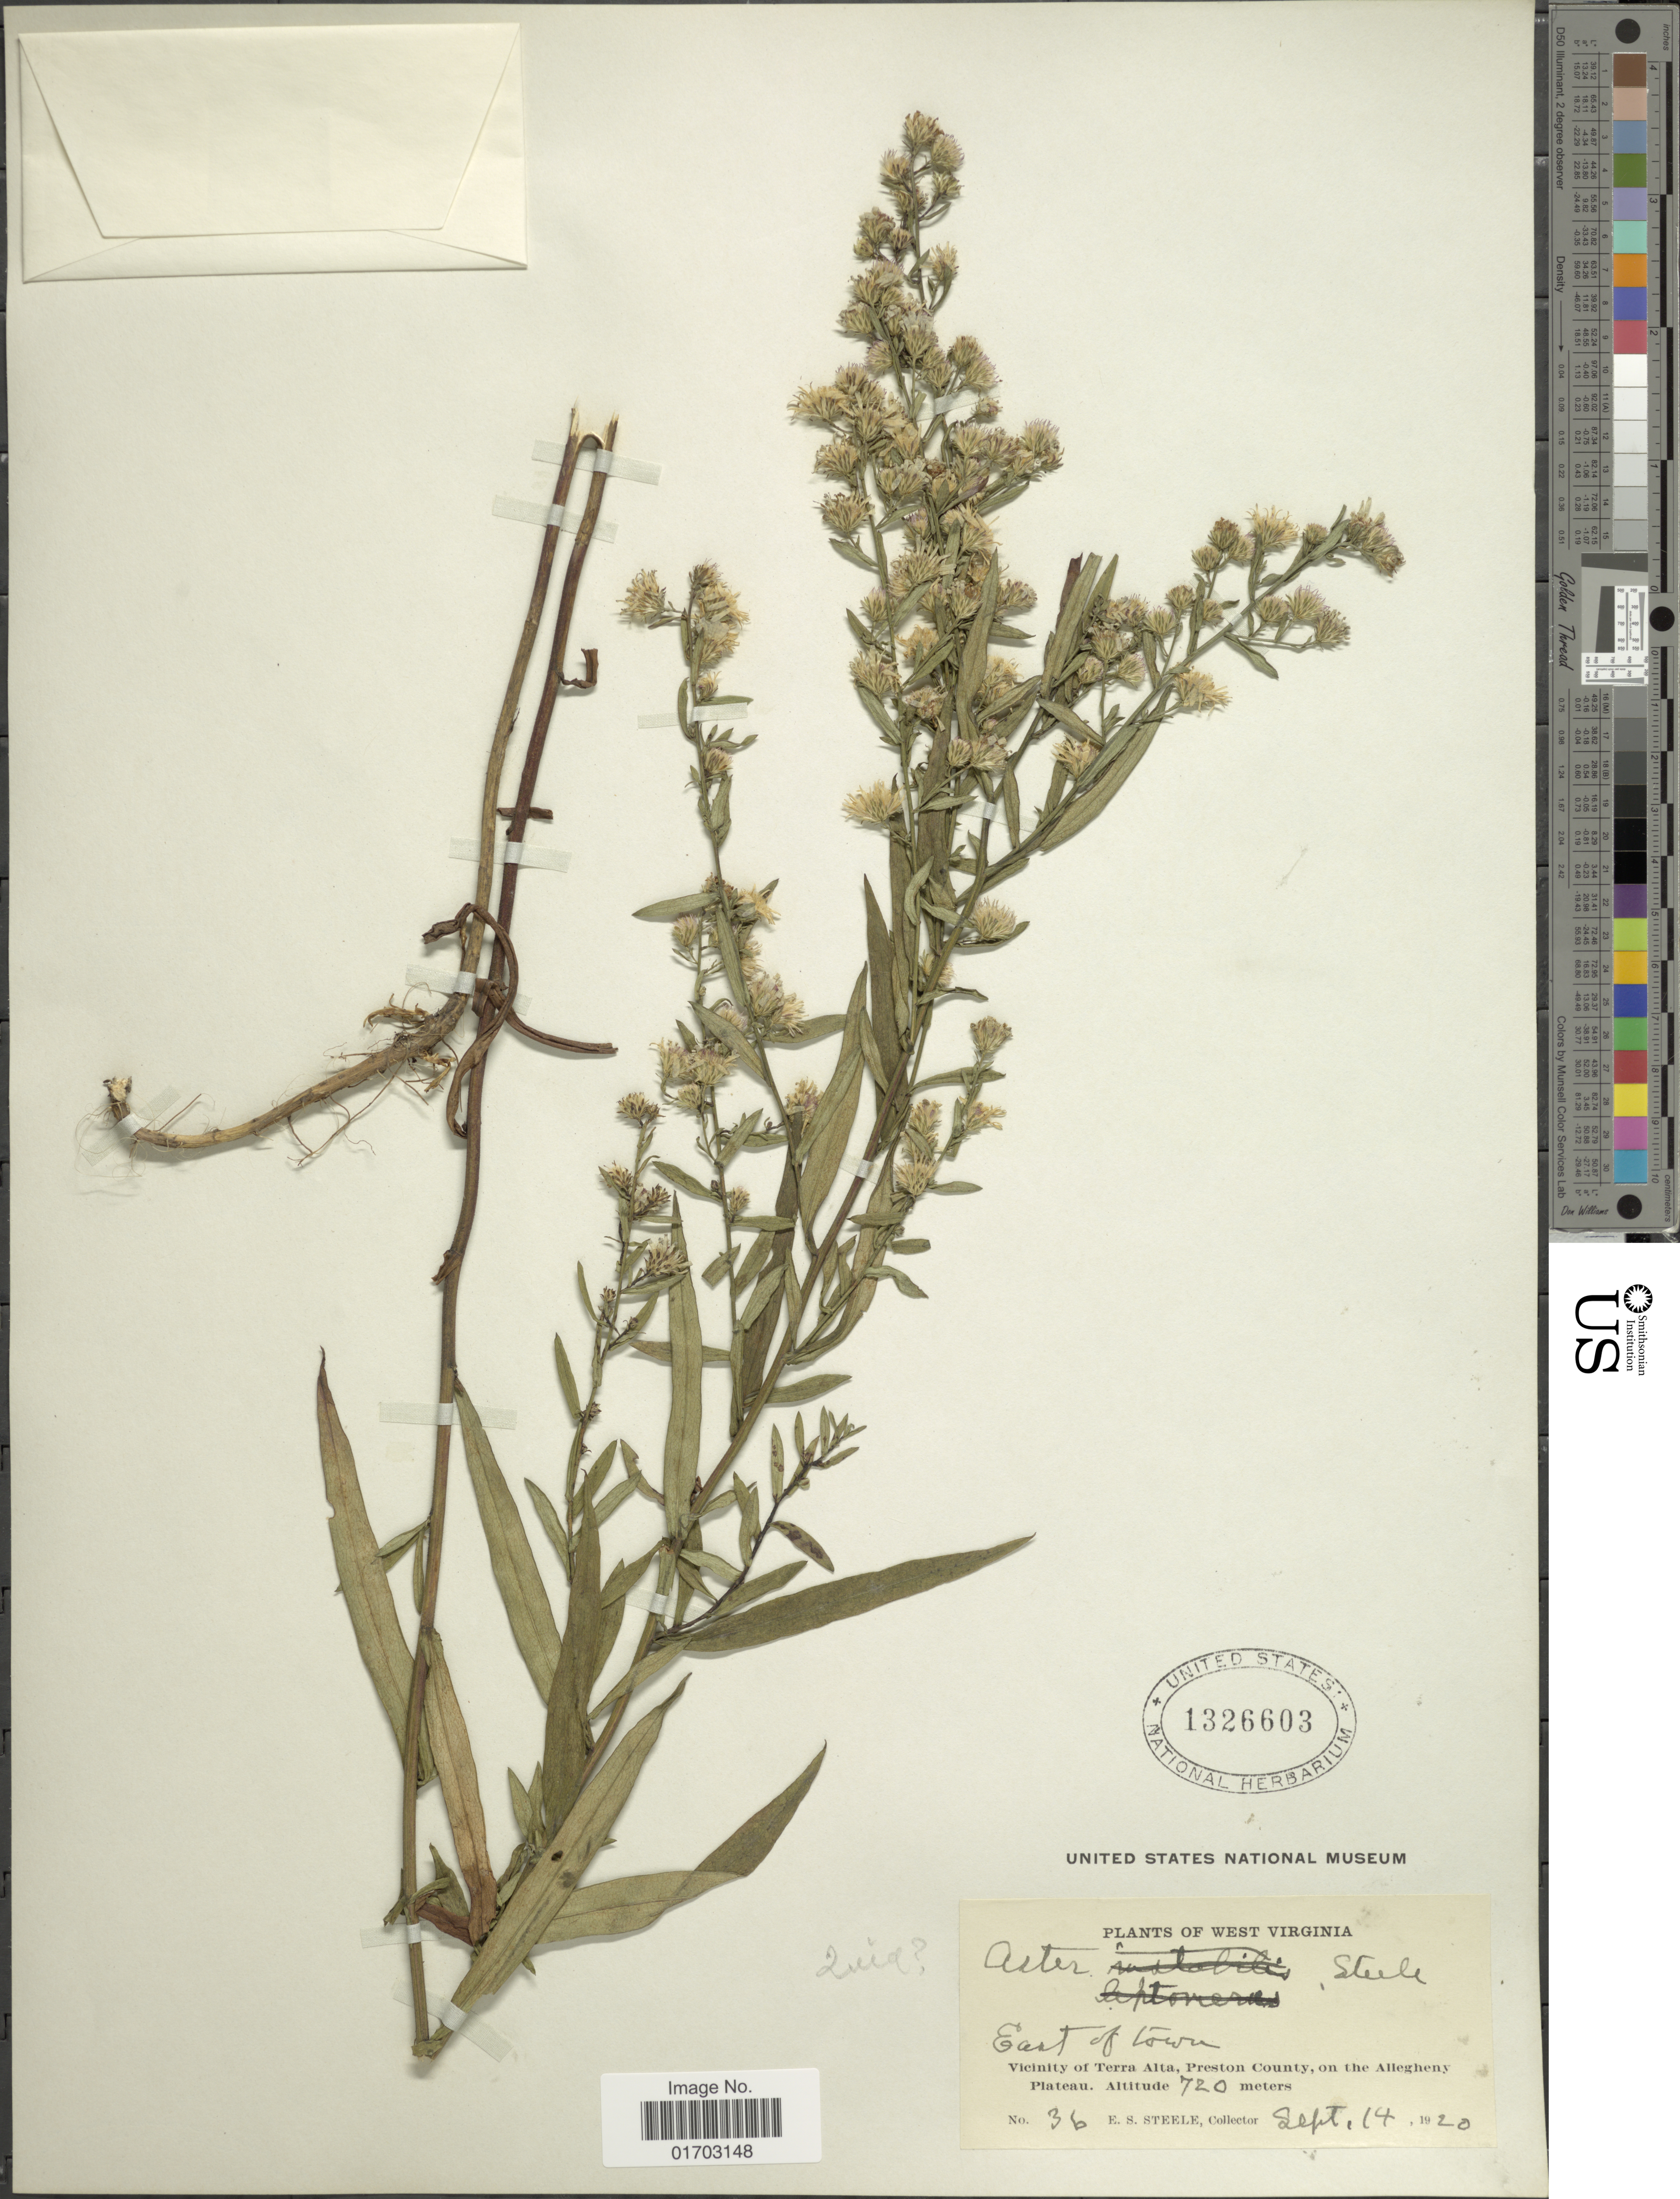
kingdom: Plantae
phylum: Tracheophyta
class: Magnoliopsida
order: Asterales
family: Asteraceae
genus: Symphyotrichum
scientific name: Symphyotrichum simplex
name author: (Willd.) Á. Löve & D. Löve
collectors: E. Steele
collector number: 36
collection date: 1920-09-14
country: United States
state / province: West Virginia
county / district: Preston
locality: East of town, vicinity of Terra Alta, Preston County, on the Allegheny Plateau.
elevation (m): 720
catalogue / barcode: US 1326603